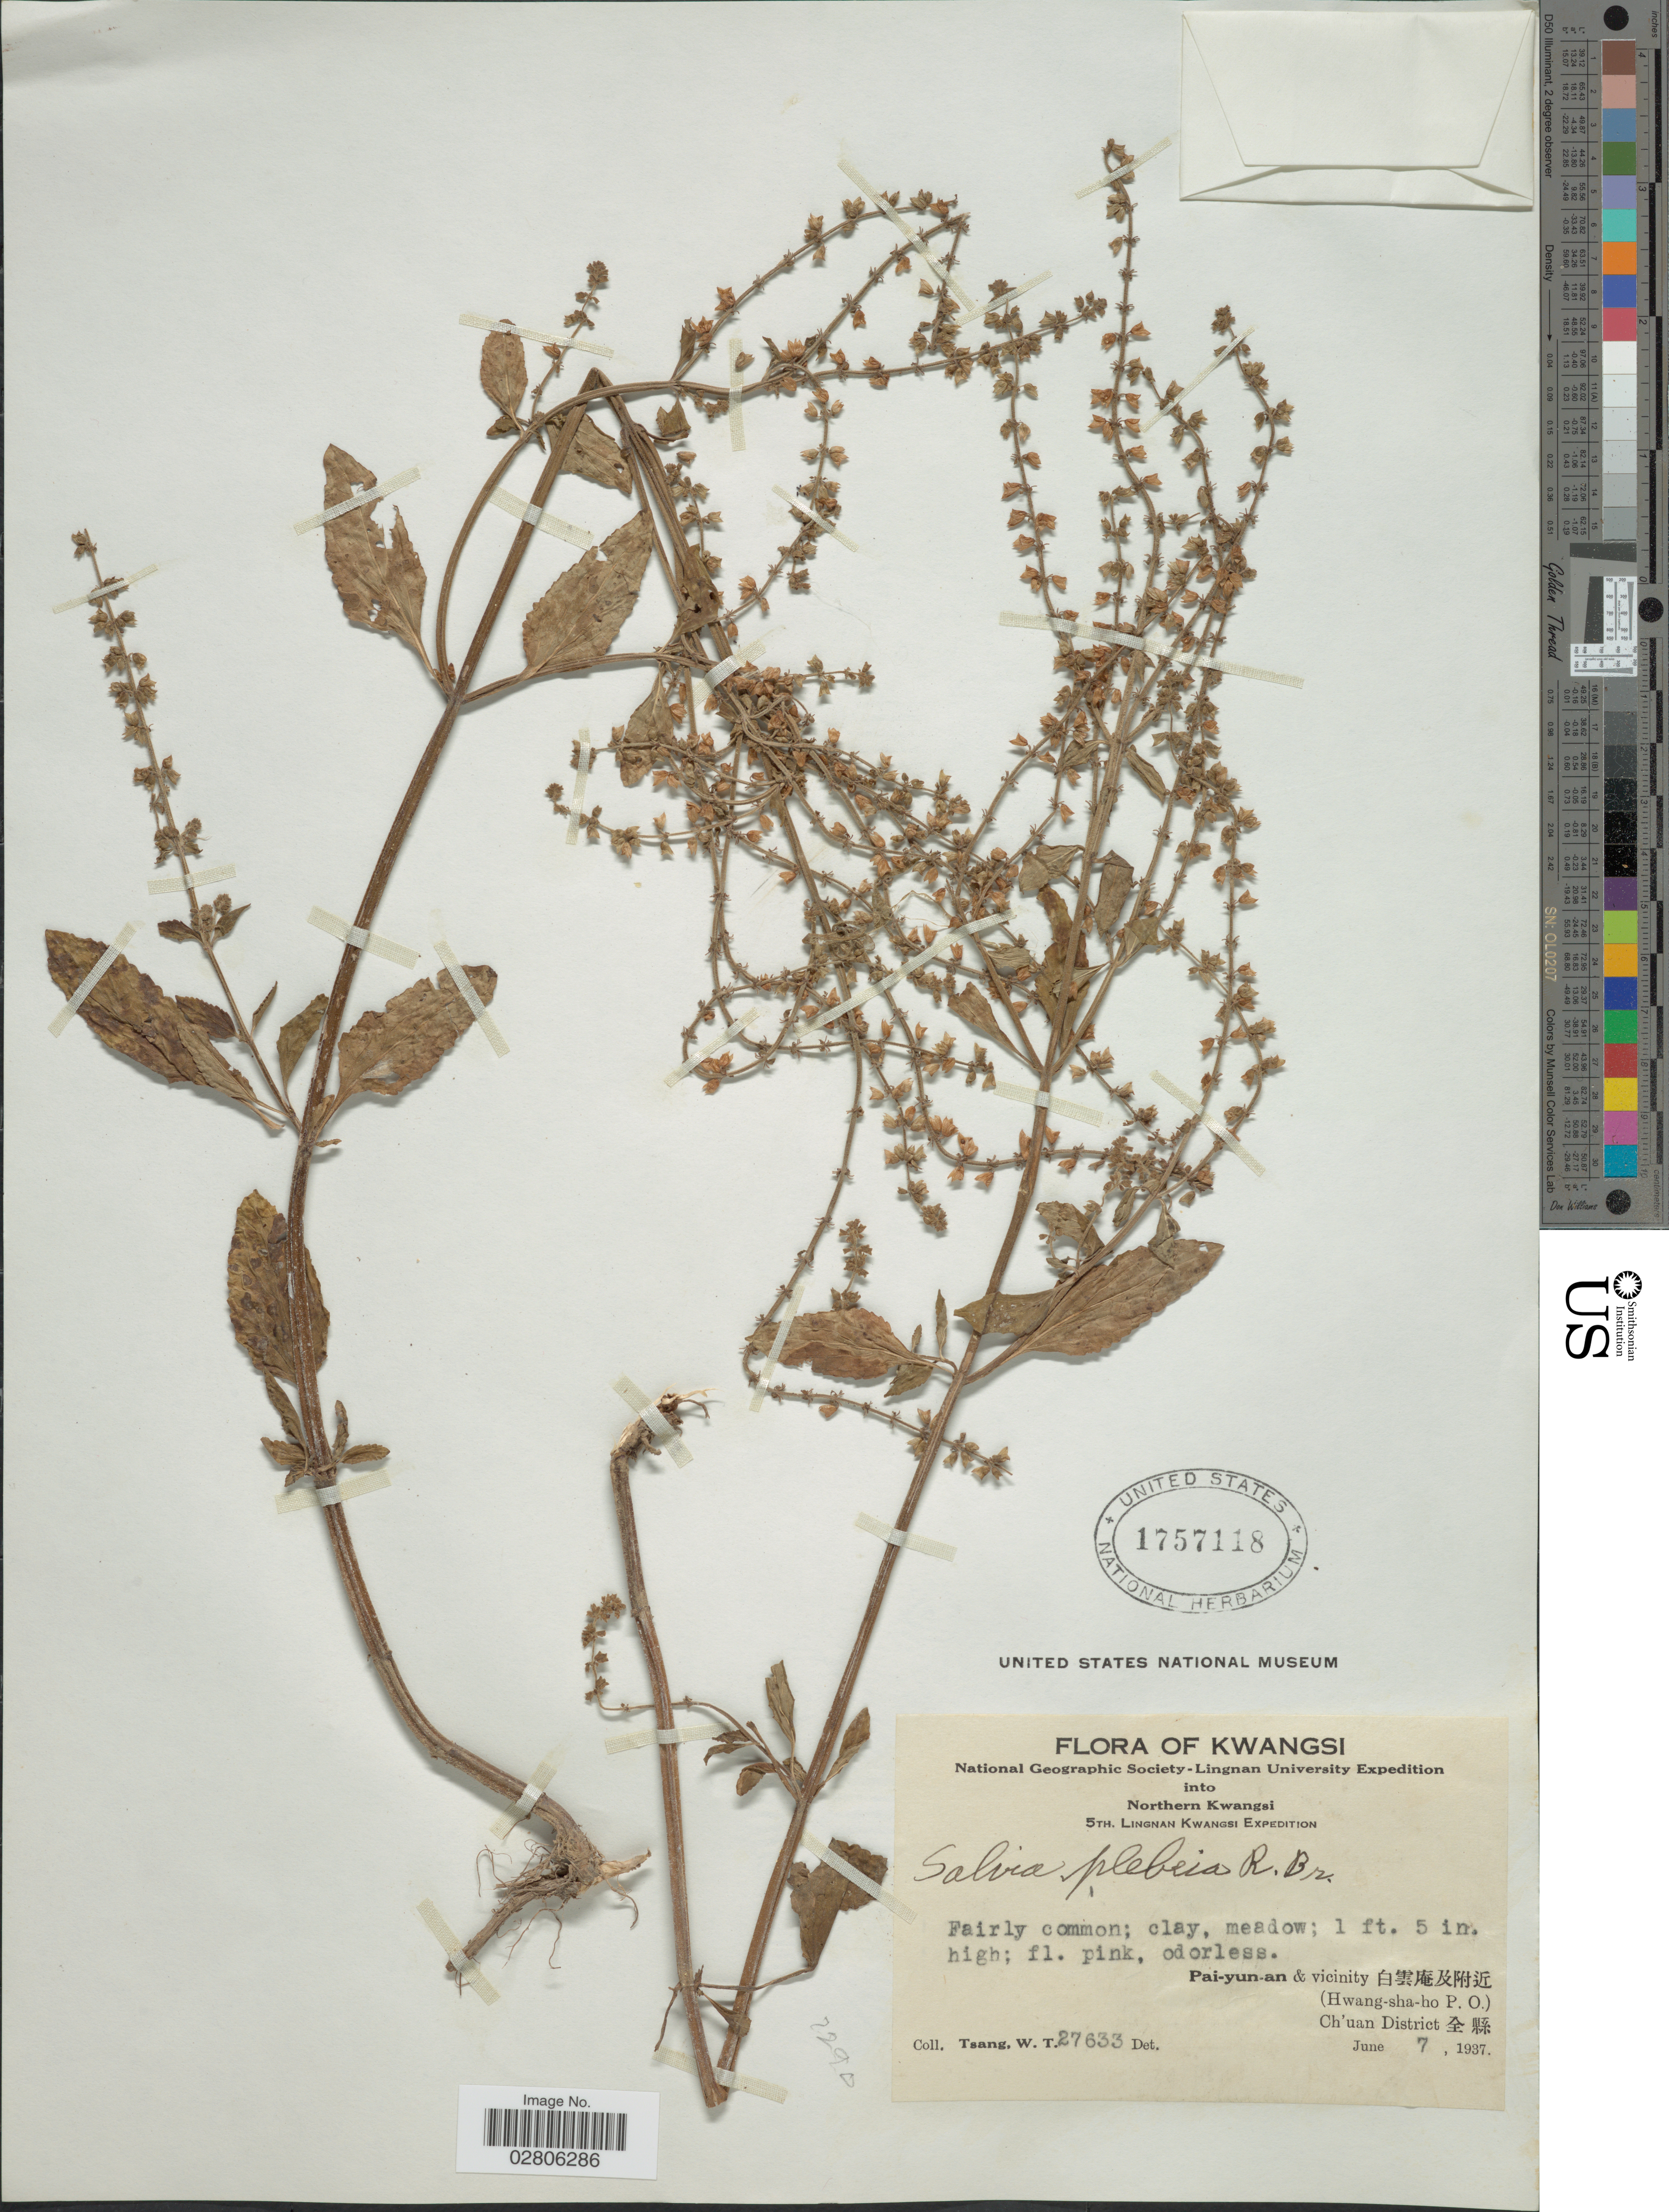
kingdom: Plantae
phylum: Tracheophyta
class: Magnoliopsida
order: Lamiales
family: Lamiaceae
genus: Salvia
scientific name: Salvia plebeia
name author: R. Br.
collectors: W. T. Tsang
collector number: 27633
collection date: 1937-06-07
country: China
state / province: Guangxi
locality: Kwangsi, Northern Kwangsi, Pai-yun-an & vicinity X, (Hwang-sha-ho P.O.) Ch'uan District X.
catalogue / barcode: US 1757118